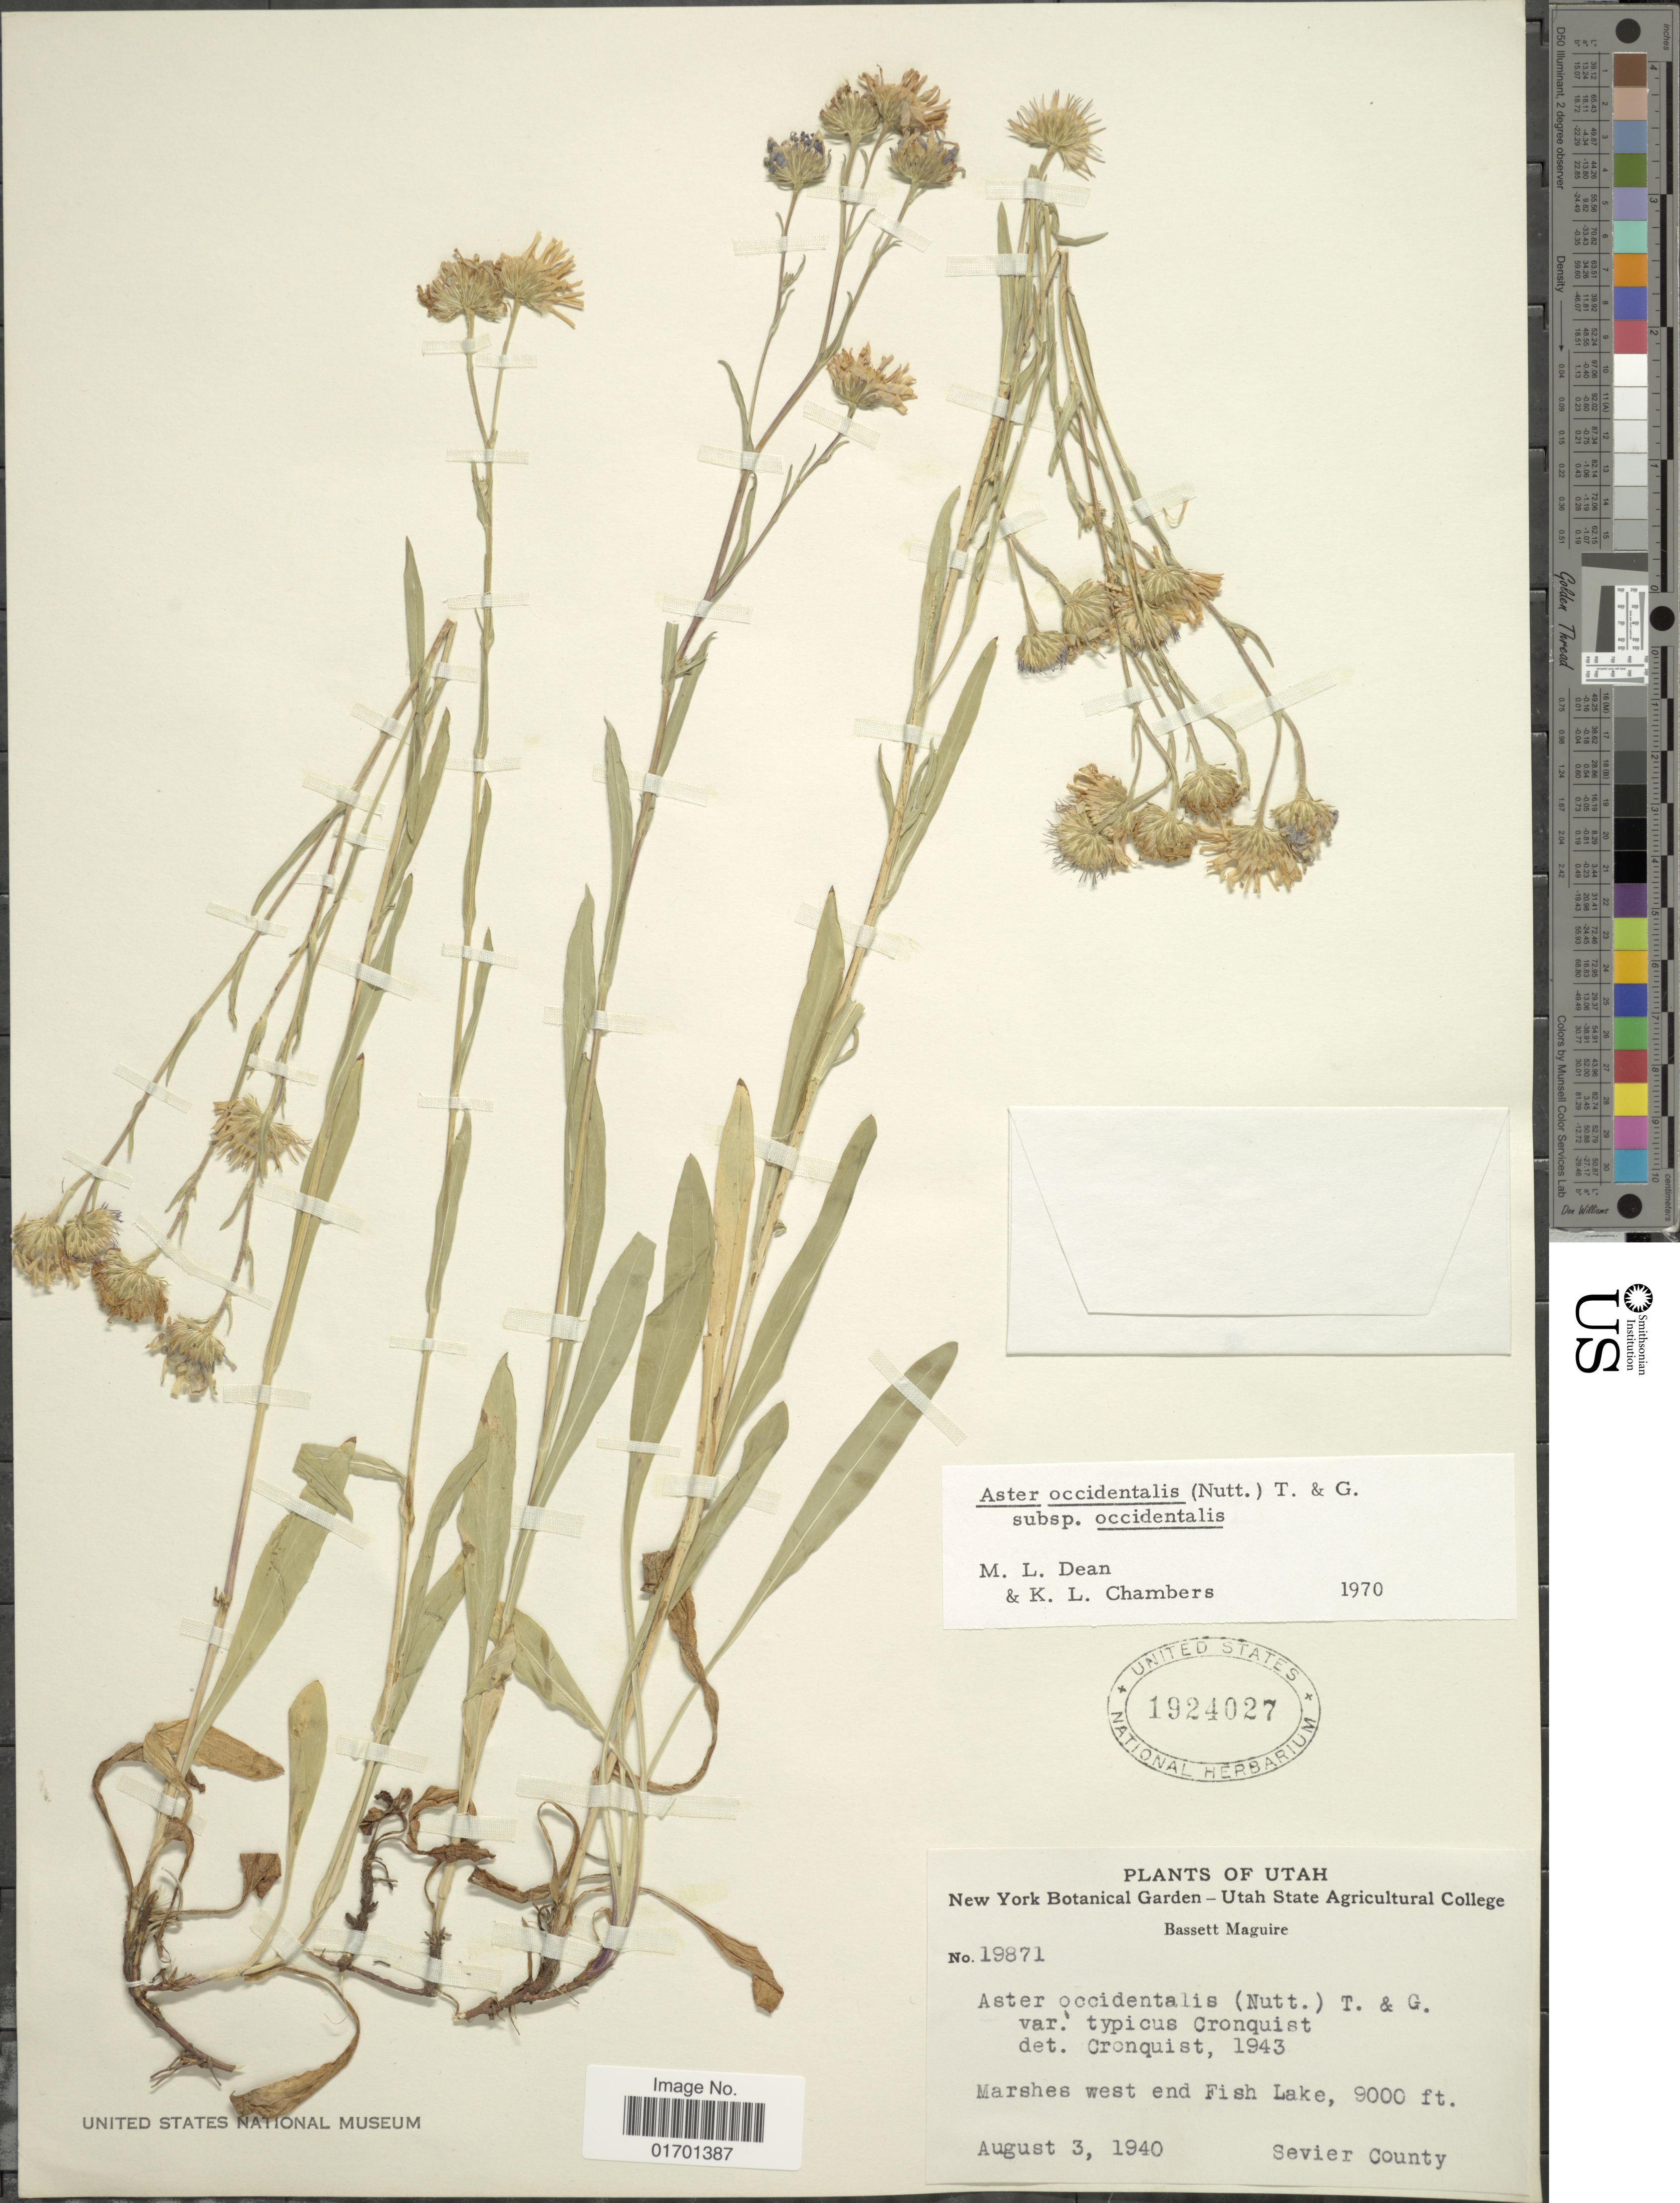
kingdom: Plantae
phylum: Tracheophyta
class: Magnoliopsida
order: Asterales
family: Asteraceae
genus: Symphyotrichum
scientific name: Symphyotrichum spathulatum var. spathulatum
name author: (Lindl.) G.L. Nesom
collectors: B. Maguire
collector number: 19871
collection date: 1940-08-03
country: United States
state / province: Utah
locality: Marshes west end Fish Lake, Sevier County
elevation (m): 2743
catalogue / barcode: US 1924027